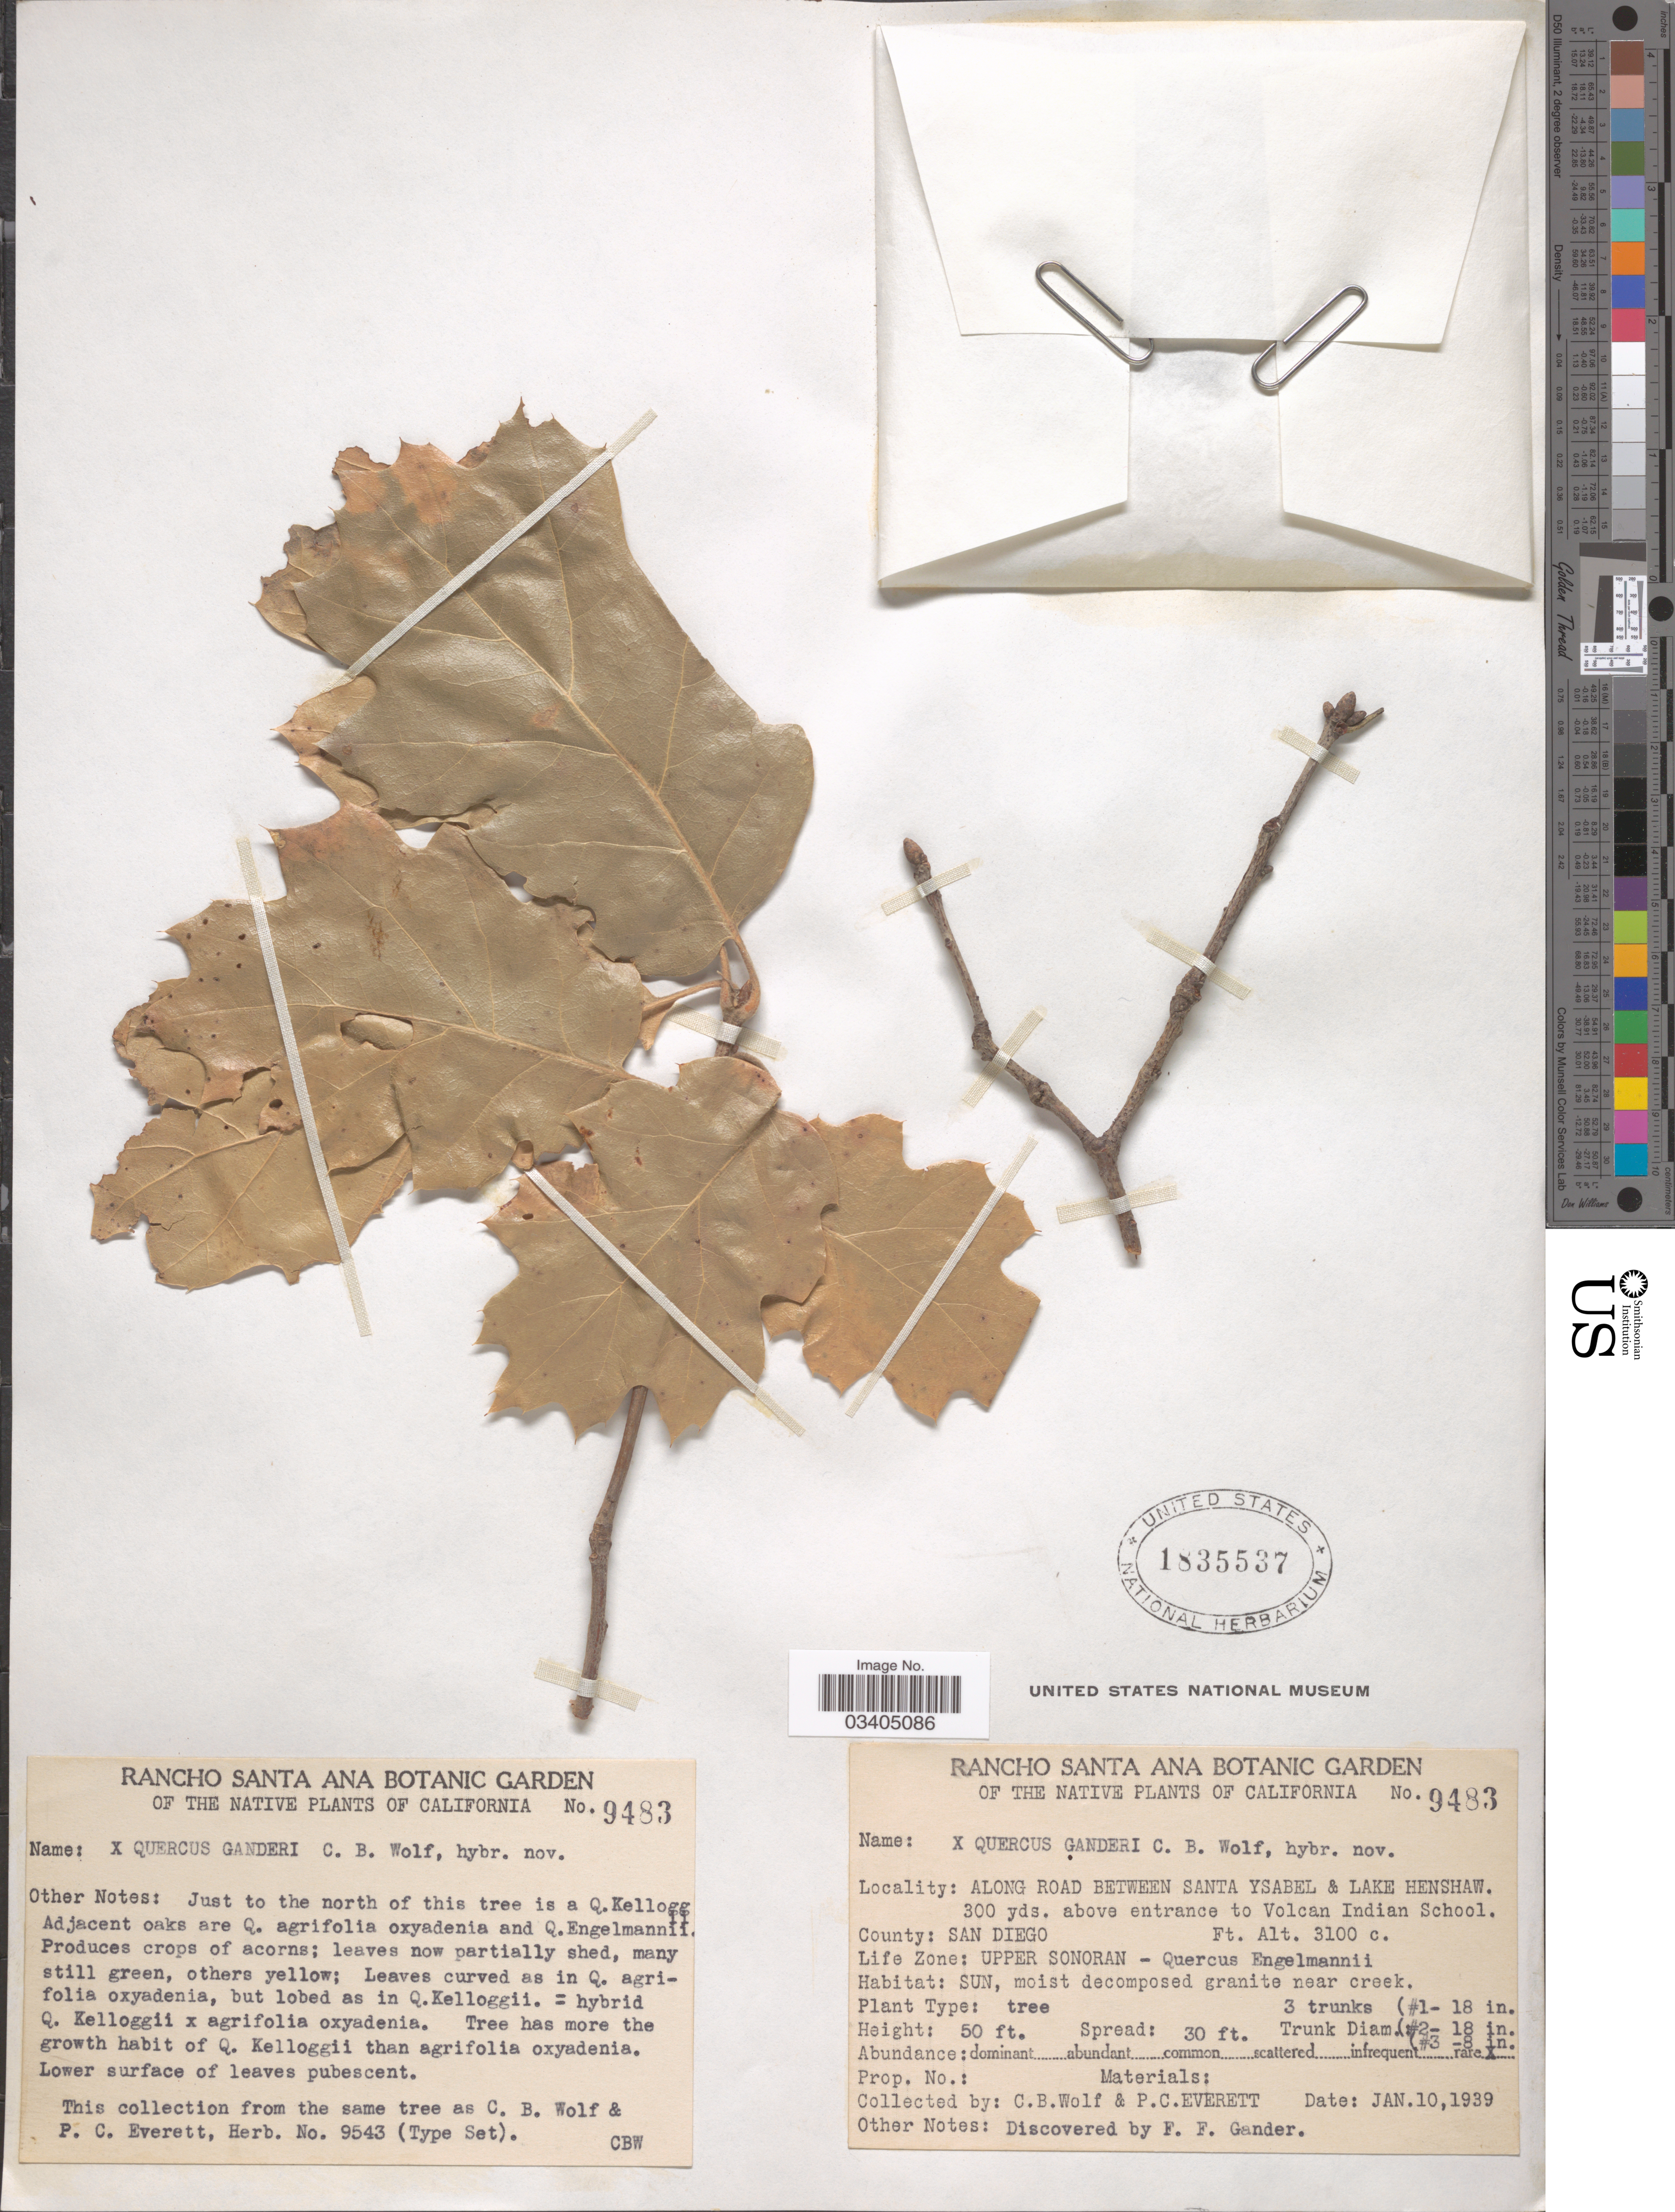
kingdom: Plantae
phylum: Tracheophyta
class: Magnoliopsida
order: Fagales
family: Fagaceae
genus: Quercus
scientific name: Quercus x ganderi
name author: C.B. Wolf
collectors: C. B. Wolf & P. Everett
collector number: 9483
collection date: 1939-01-10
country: United States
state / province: California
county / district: San Diego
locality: Along road between Santa Ysabel & Lake Henshaw. 300 yds. above entrance to Volcan Indian School. County: San Diego. Life Zone: Upper Sonoran.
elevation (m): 945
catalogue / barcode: US 1835537